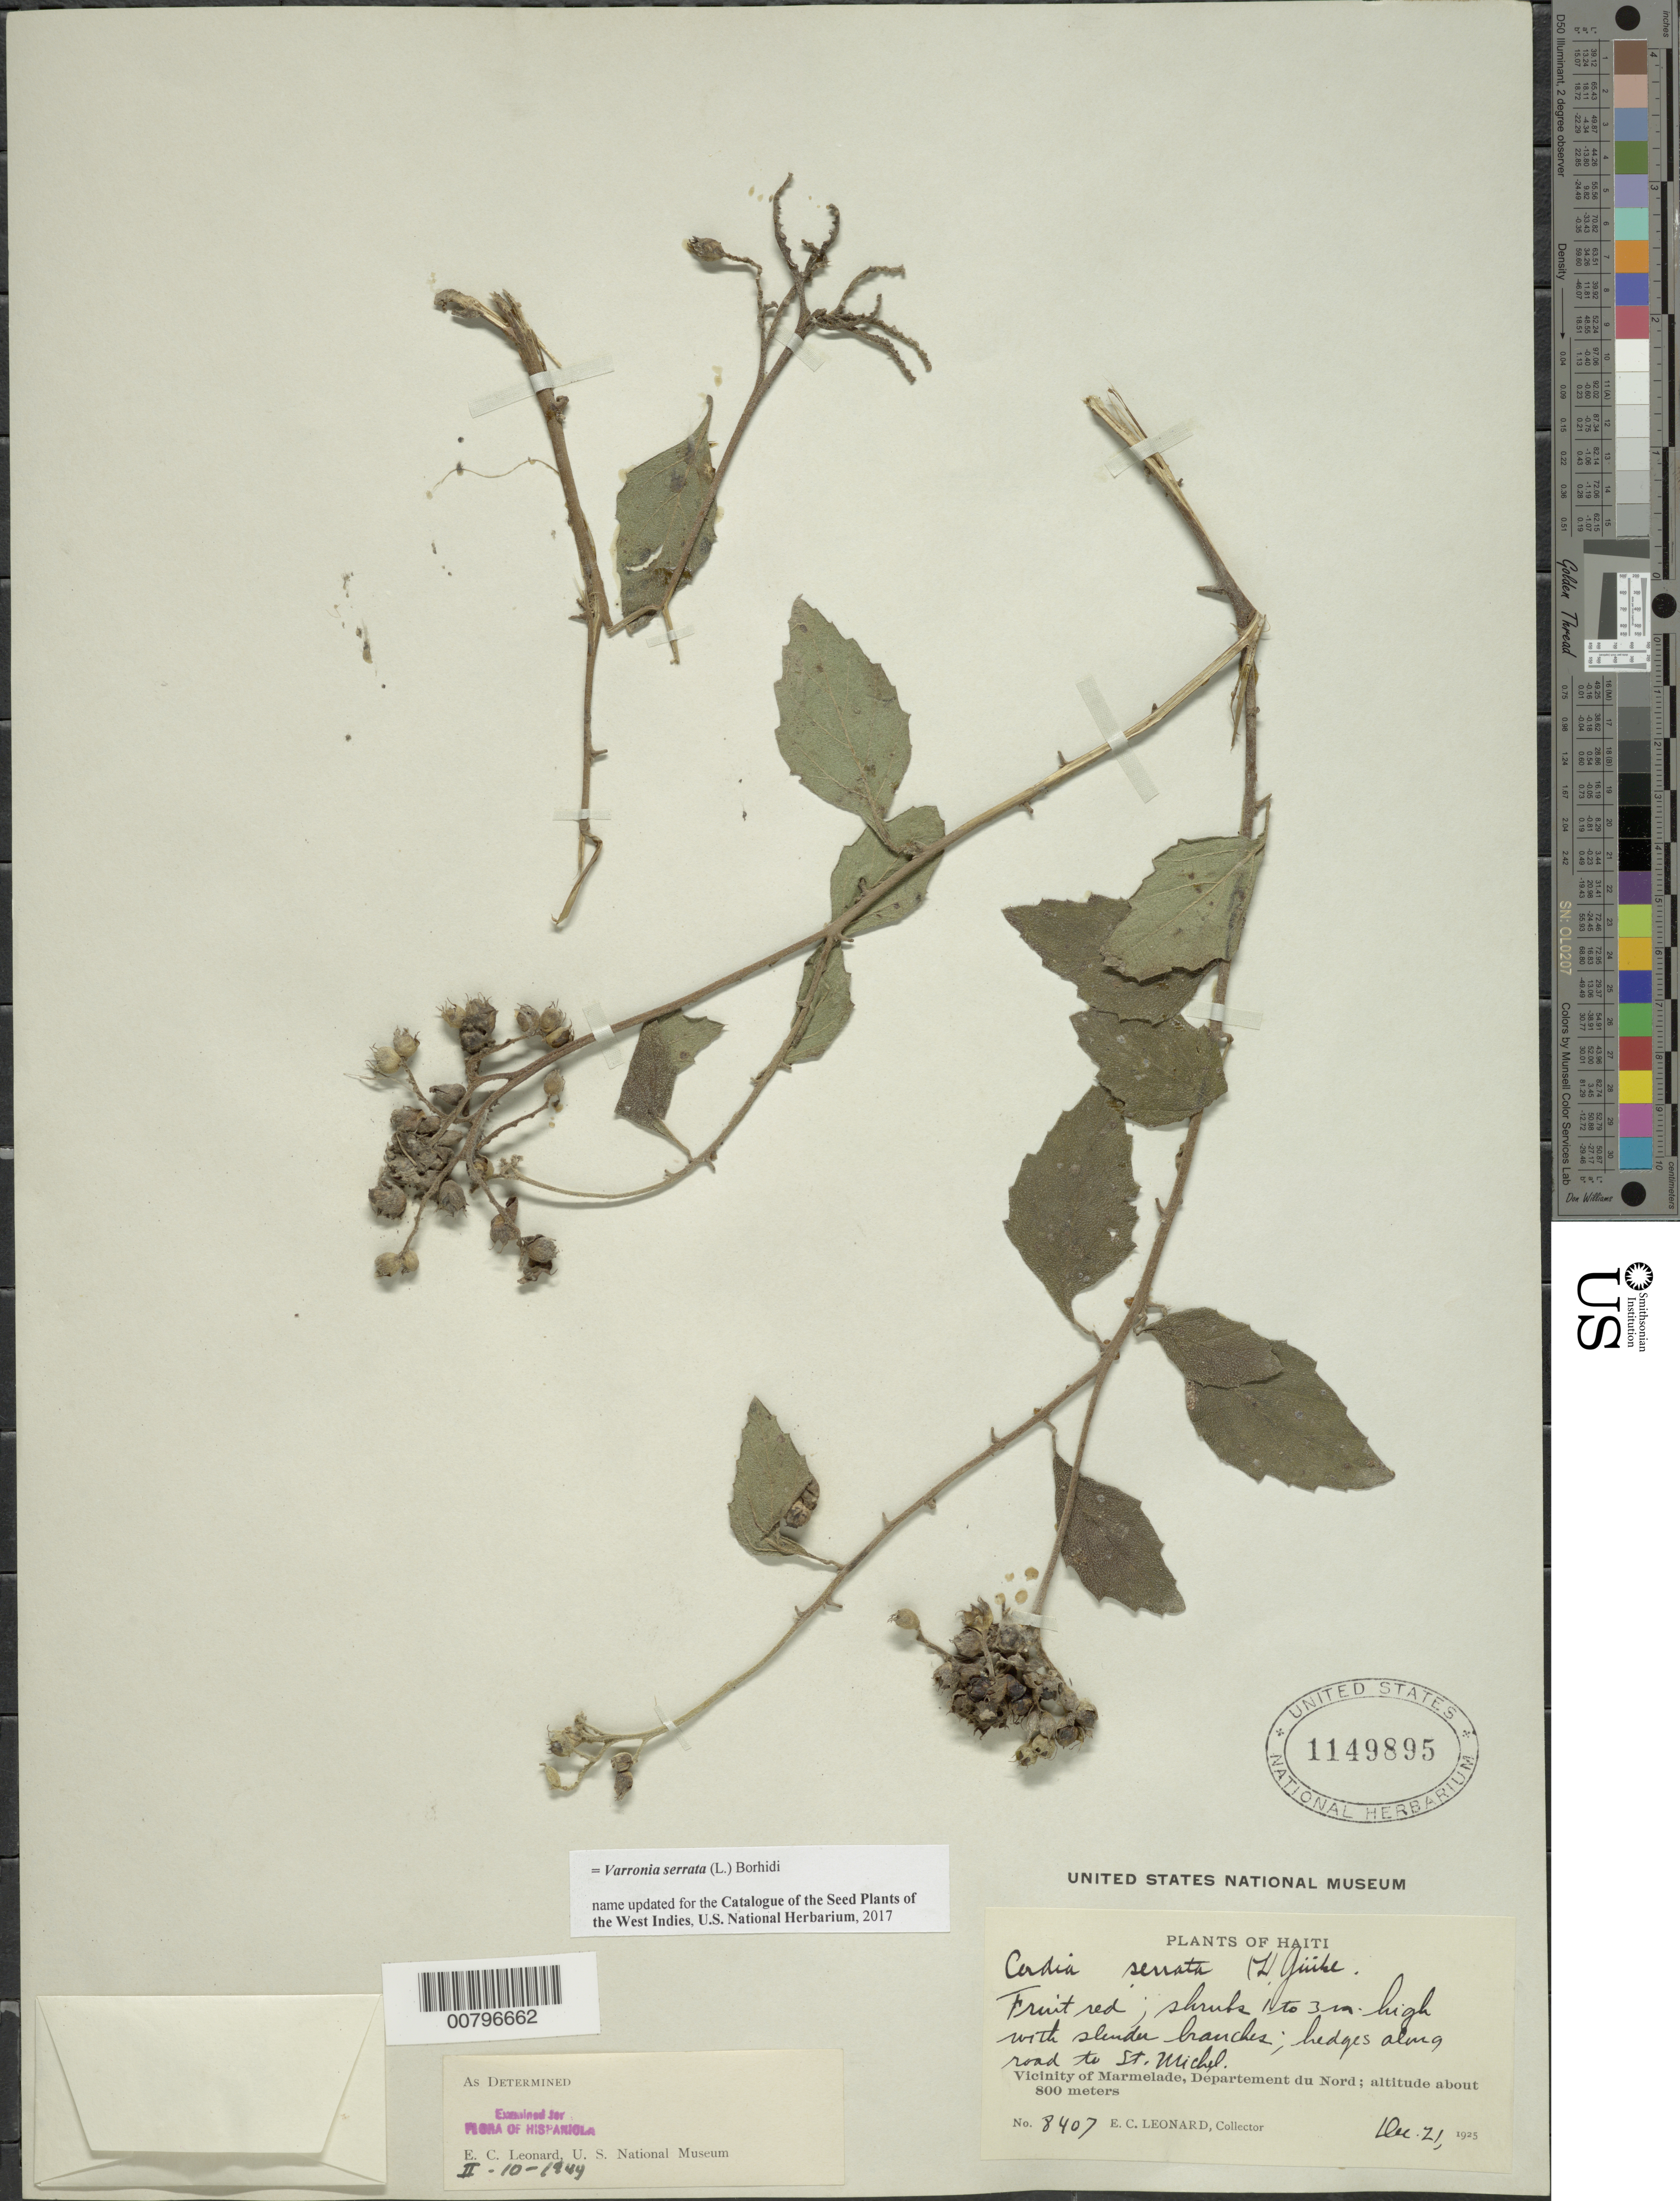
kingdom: Plantae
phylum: Tracheophyta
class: Magnoliopsida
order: Boraginales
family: Cordiaceae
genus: Varronia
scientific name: Varronia serrata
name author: (L.) Borhidi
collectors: E. C. Leonard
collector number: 8407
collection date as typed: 21 Dec 1925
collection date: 1925-12-21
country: Haiti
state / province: Nord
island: Hispaniola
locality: Vicinity of Marmelade, to St. Michel.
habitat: Hedges along road.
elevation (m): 800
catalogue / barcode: US 1149895